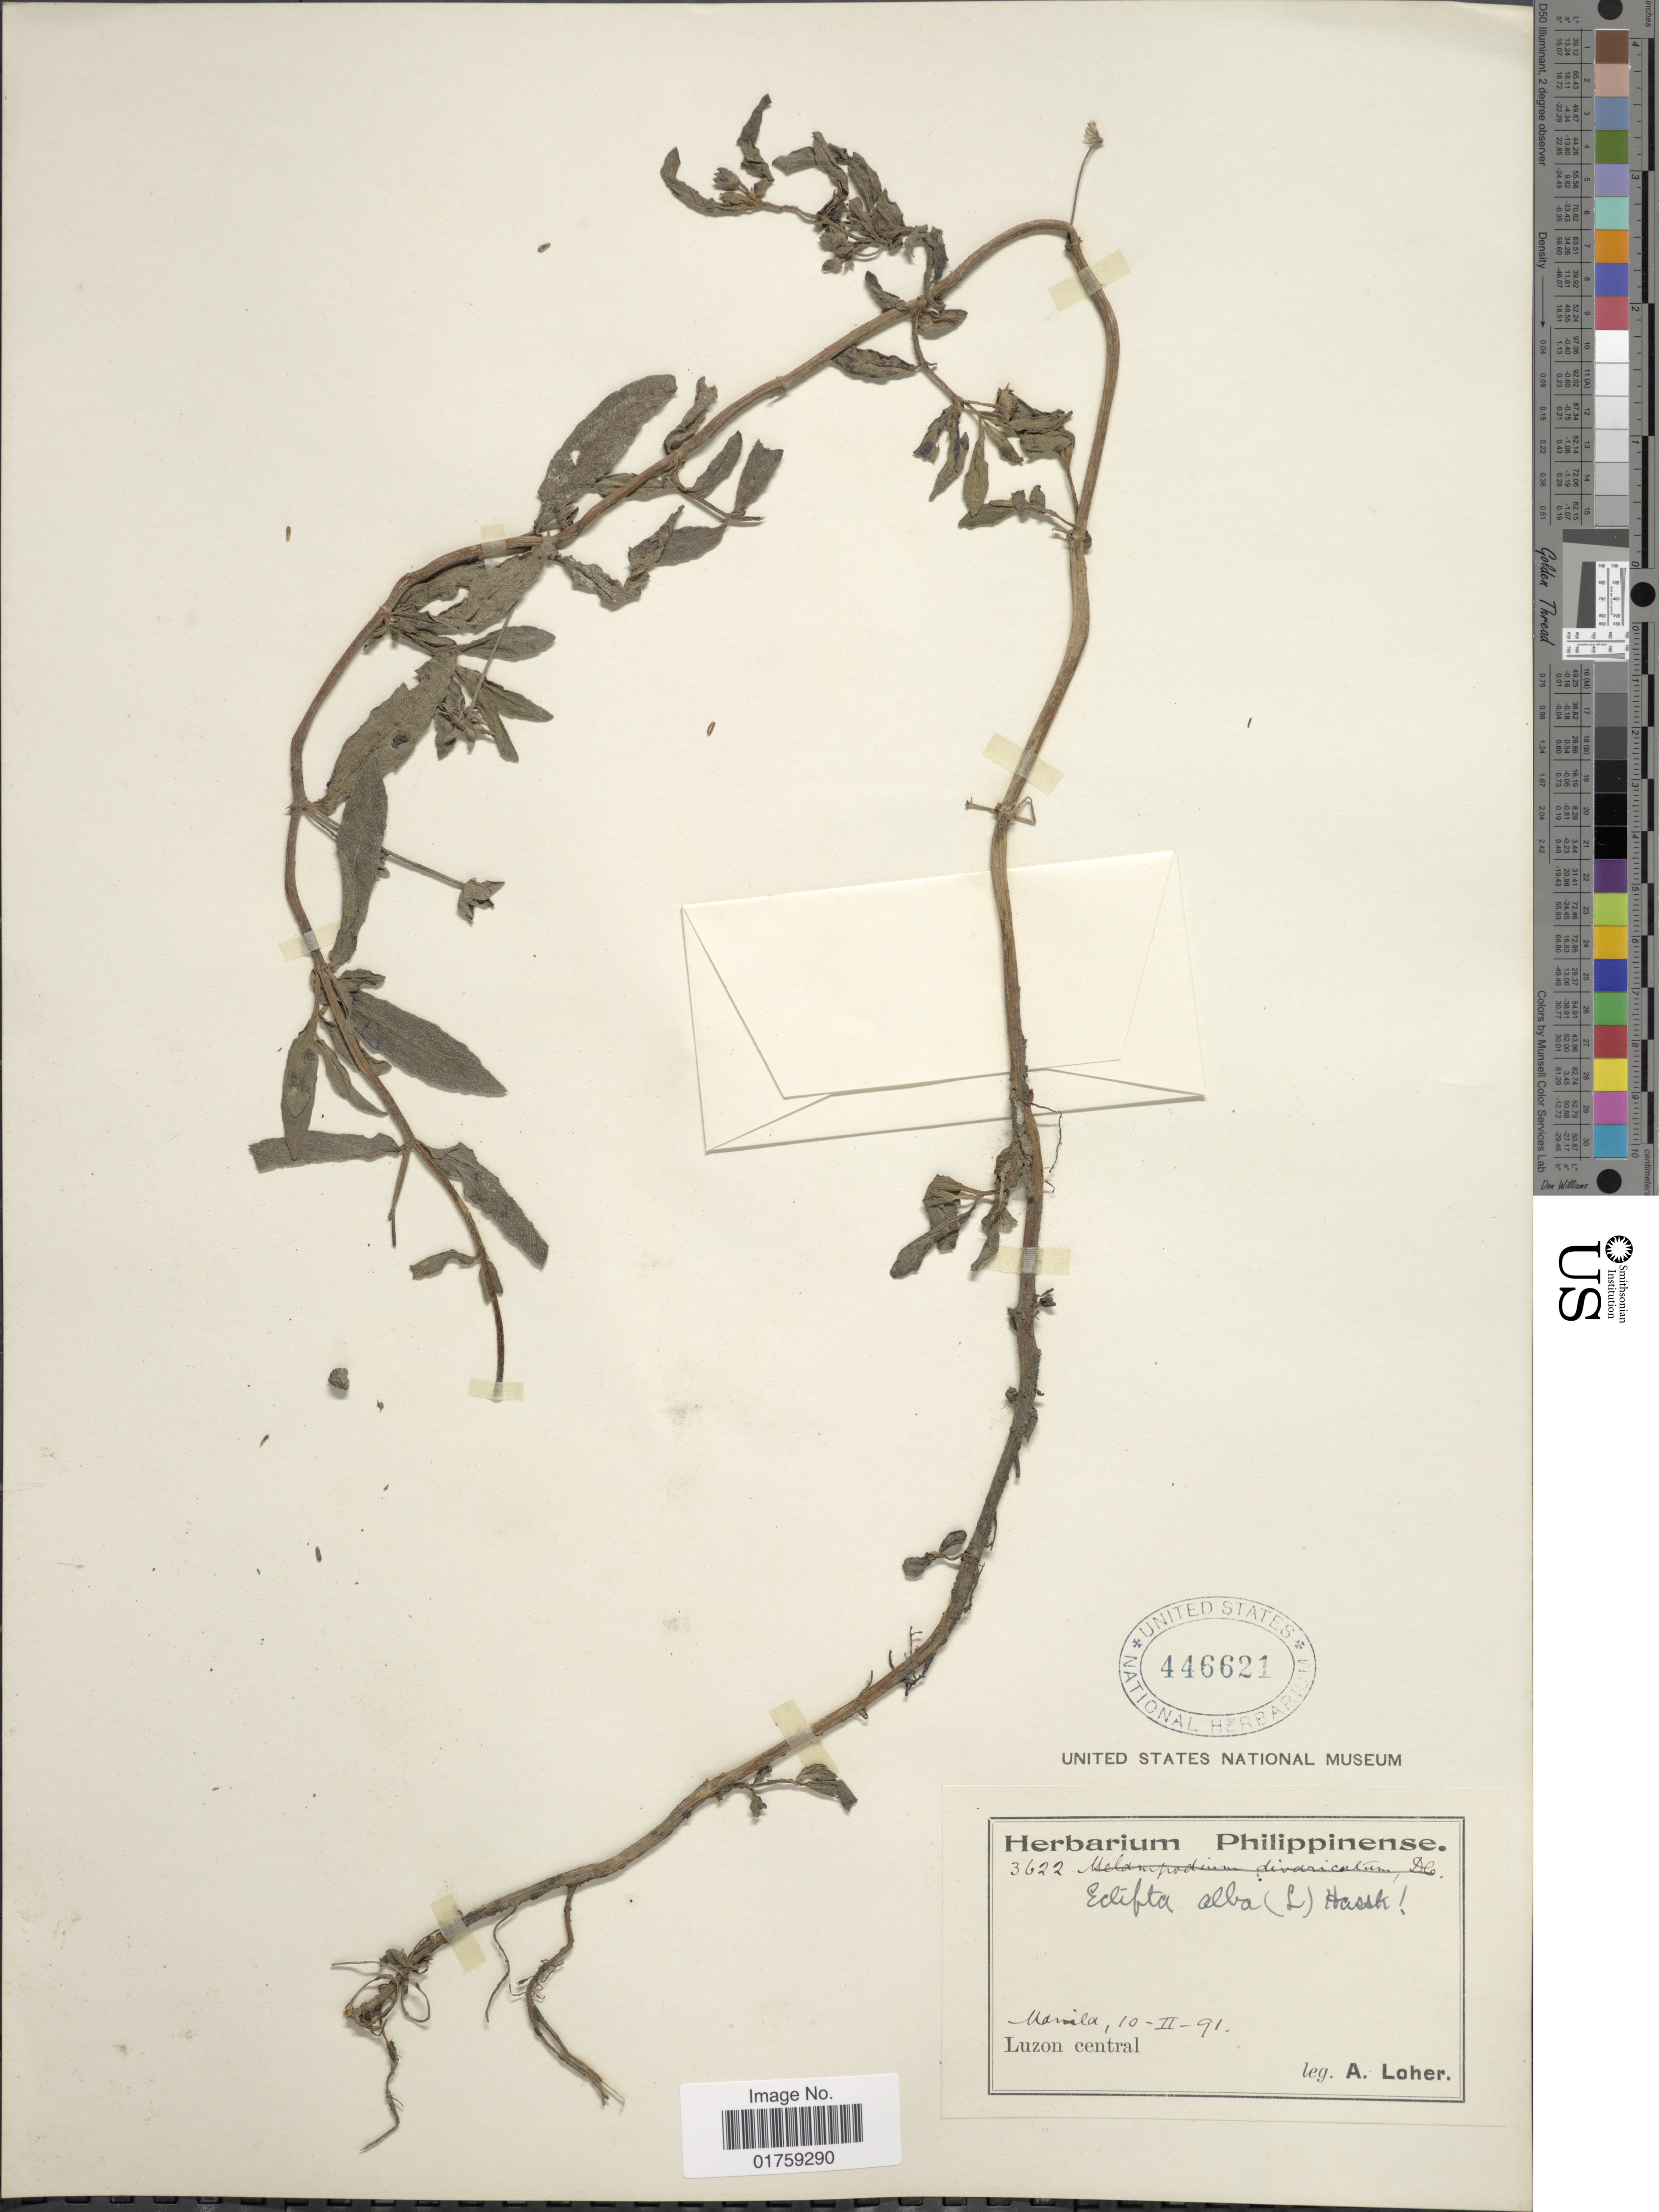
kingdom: Plantae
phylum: Tracheophyta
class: Magnoliopsida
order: Asterales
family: Asteraceae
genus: Eclipta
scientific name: Eclipta alba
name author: (L.) Hassk.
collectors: A. Loher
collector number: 3622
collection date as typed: Transcribed d/m/y: 10/2/91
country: Philippines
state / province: Central Luzon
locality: Manila, Luzon Central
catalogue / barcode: US 446621